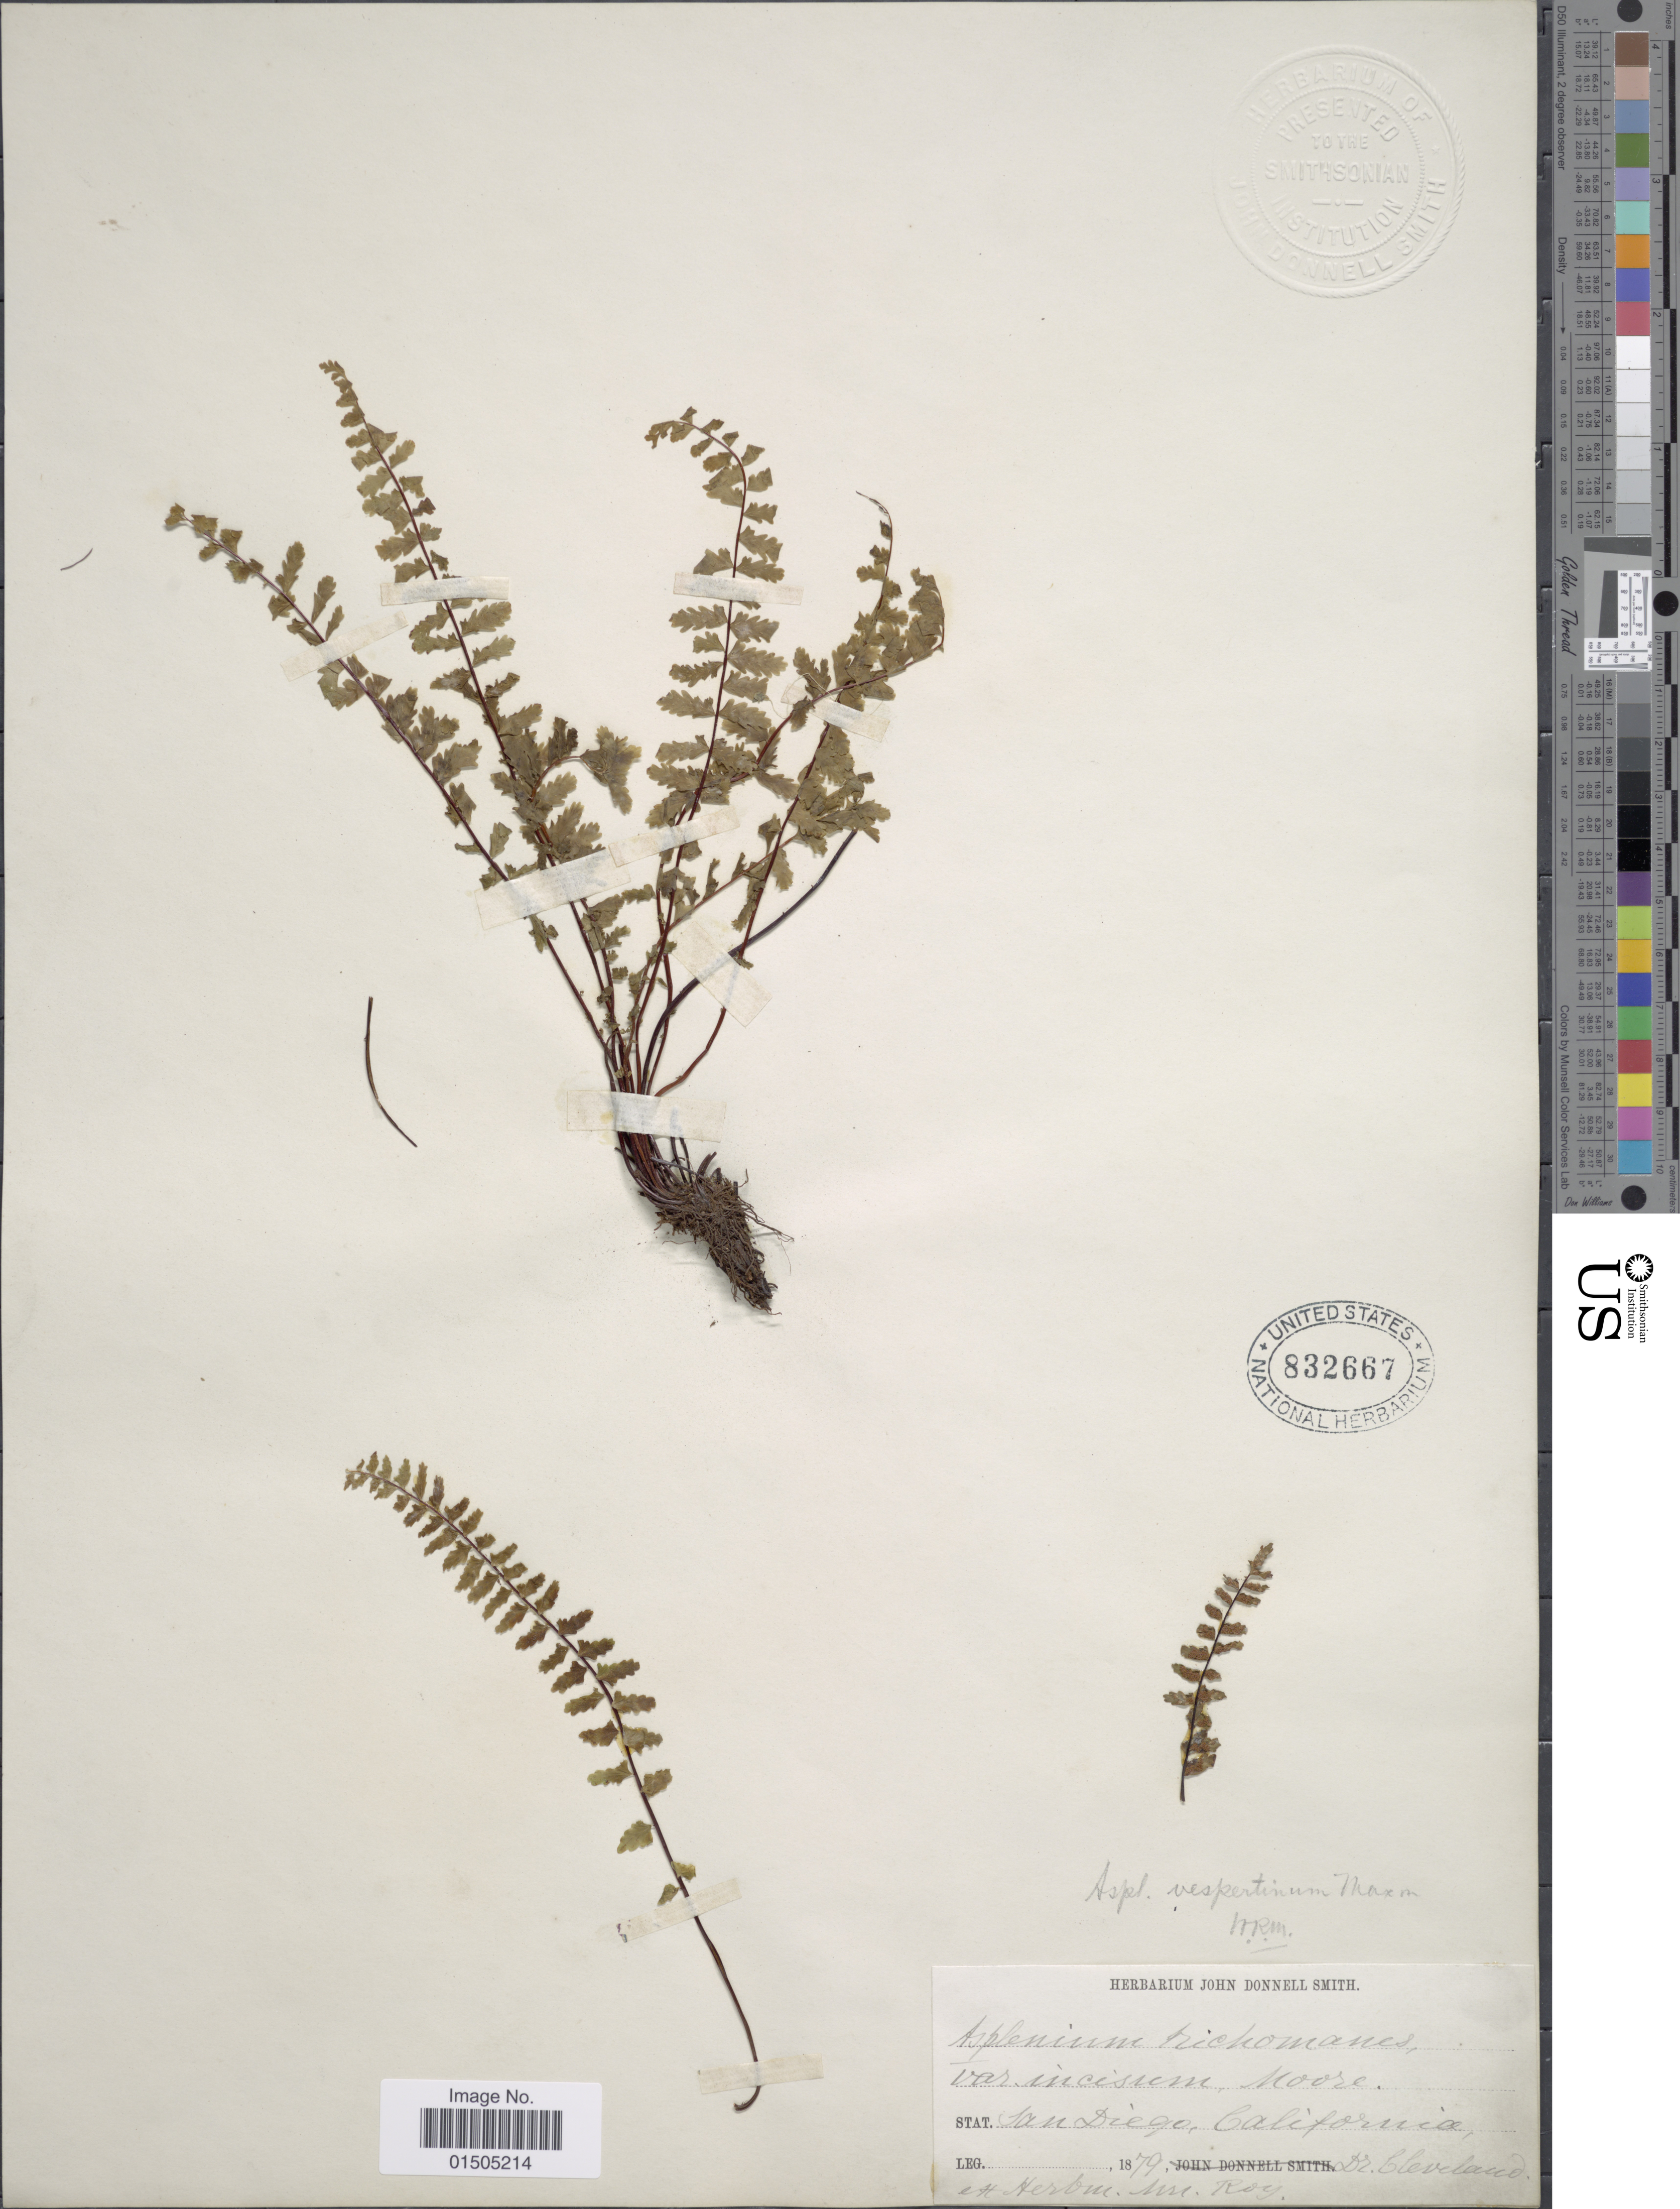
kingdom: Plantae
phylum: Tracheophyta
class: Polypodiopsida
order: Polypodiales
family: Aspleniaceae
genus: Asplenium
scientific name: Asplenium vespertinum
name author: Maxon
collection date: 1879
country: United States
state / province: California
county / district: San Diego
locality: San Diego.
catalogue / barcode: US 832667